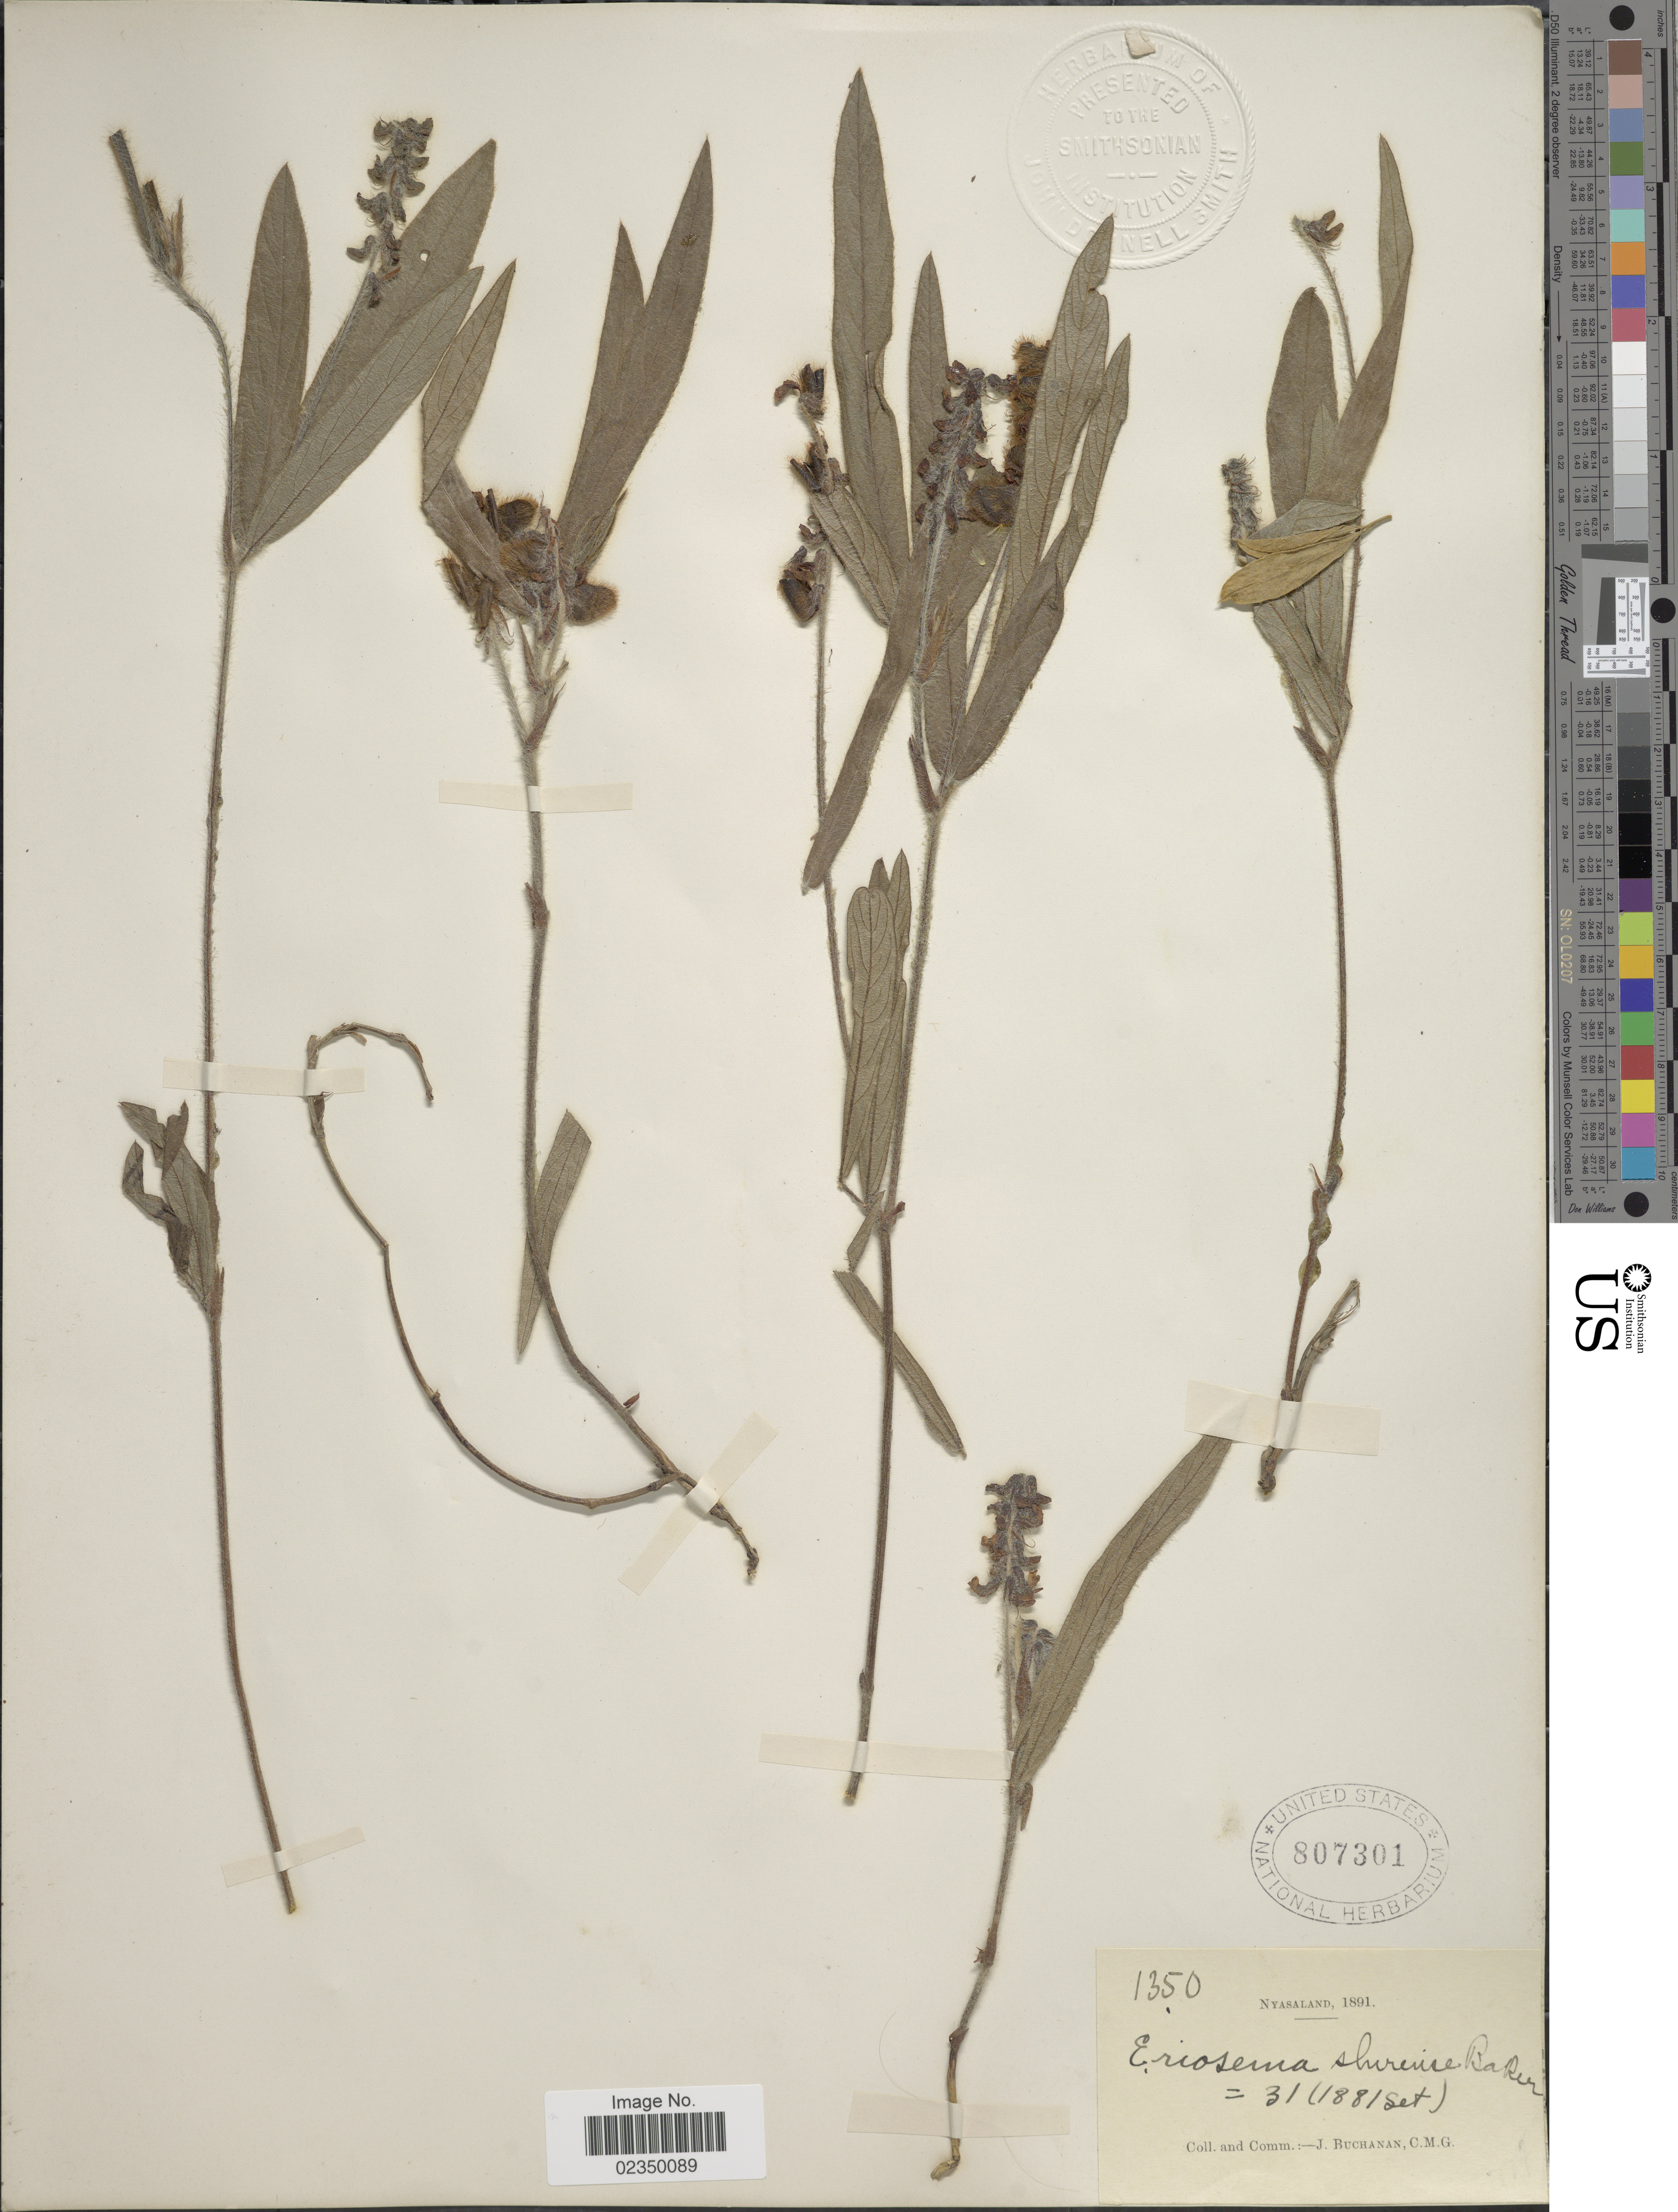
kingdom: Plantae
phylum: Tracheophyta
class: Magnoliopsida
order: Fabales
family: Fabaceae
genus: Eriosema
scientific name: Eriosema shirense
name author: Baker f.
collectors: J. Buchanan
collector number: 1350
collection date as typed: Transcribed d/m/y: 31/9/1881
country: Malawi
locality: Nyasaland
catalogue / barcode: US 807301